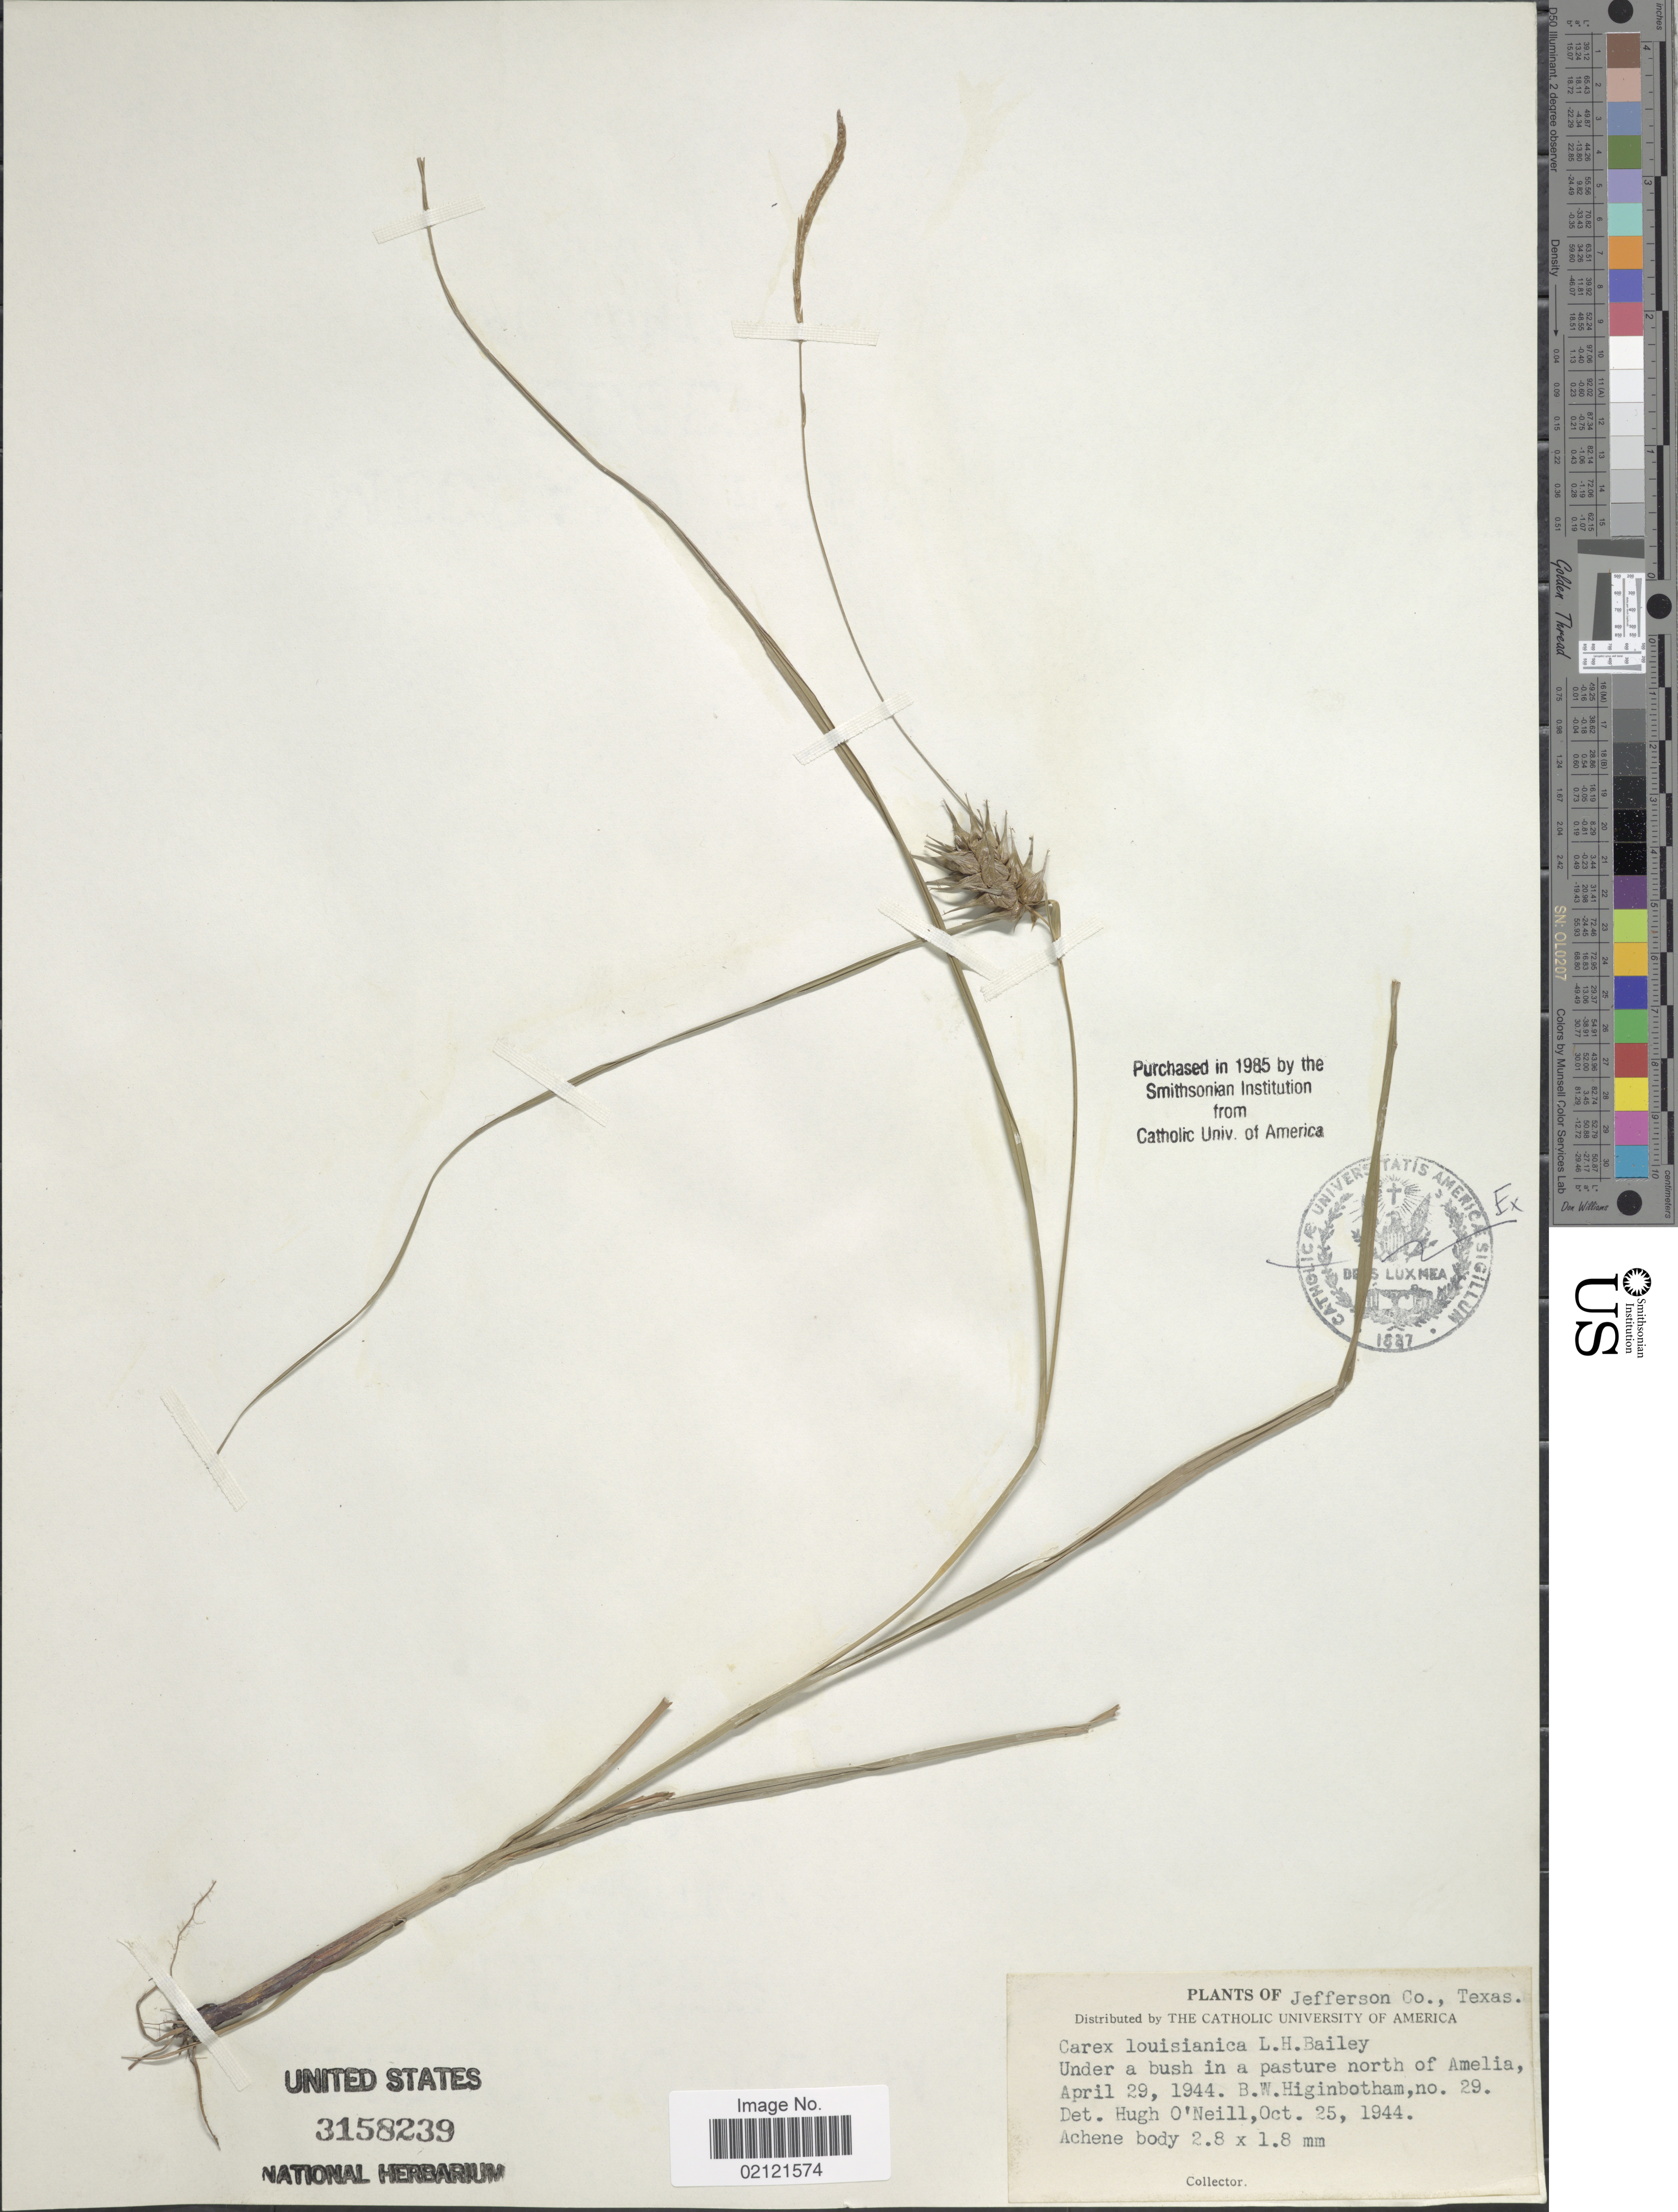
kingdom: Plantae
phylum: Tracheophyta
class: Liliopsida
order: Poales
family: Cyperaceae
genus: Carex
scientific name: Carex louisianica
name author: L.H. Bailey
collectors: B. Higinbotham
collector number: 29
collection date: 1944-04-29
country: United States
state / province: Texas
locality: Jefferson Co., Under a bush in a pasture north of Amelia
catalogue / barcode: US 3158239